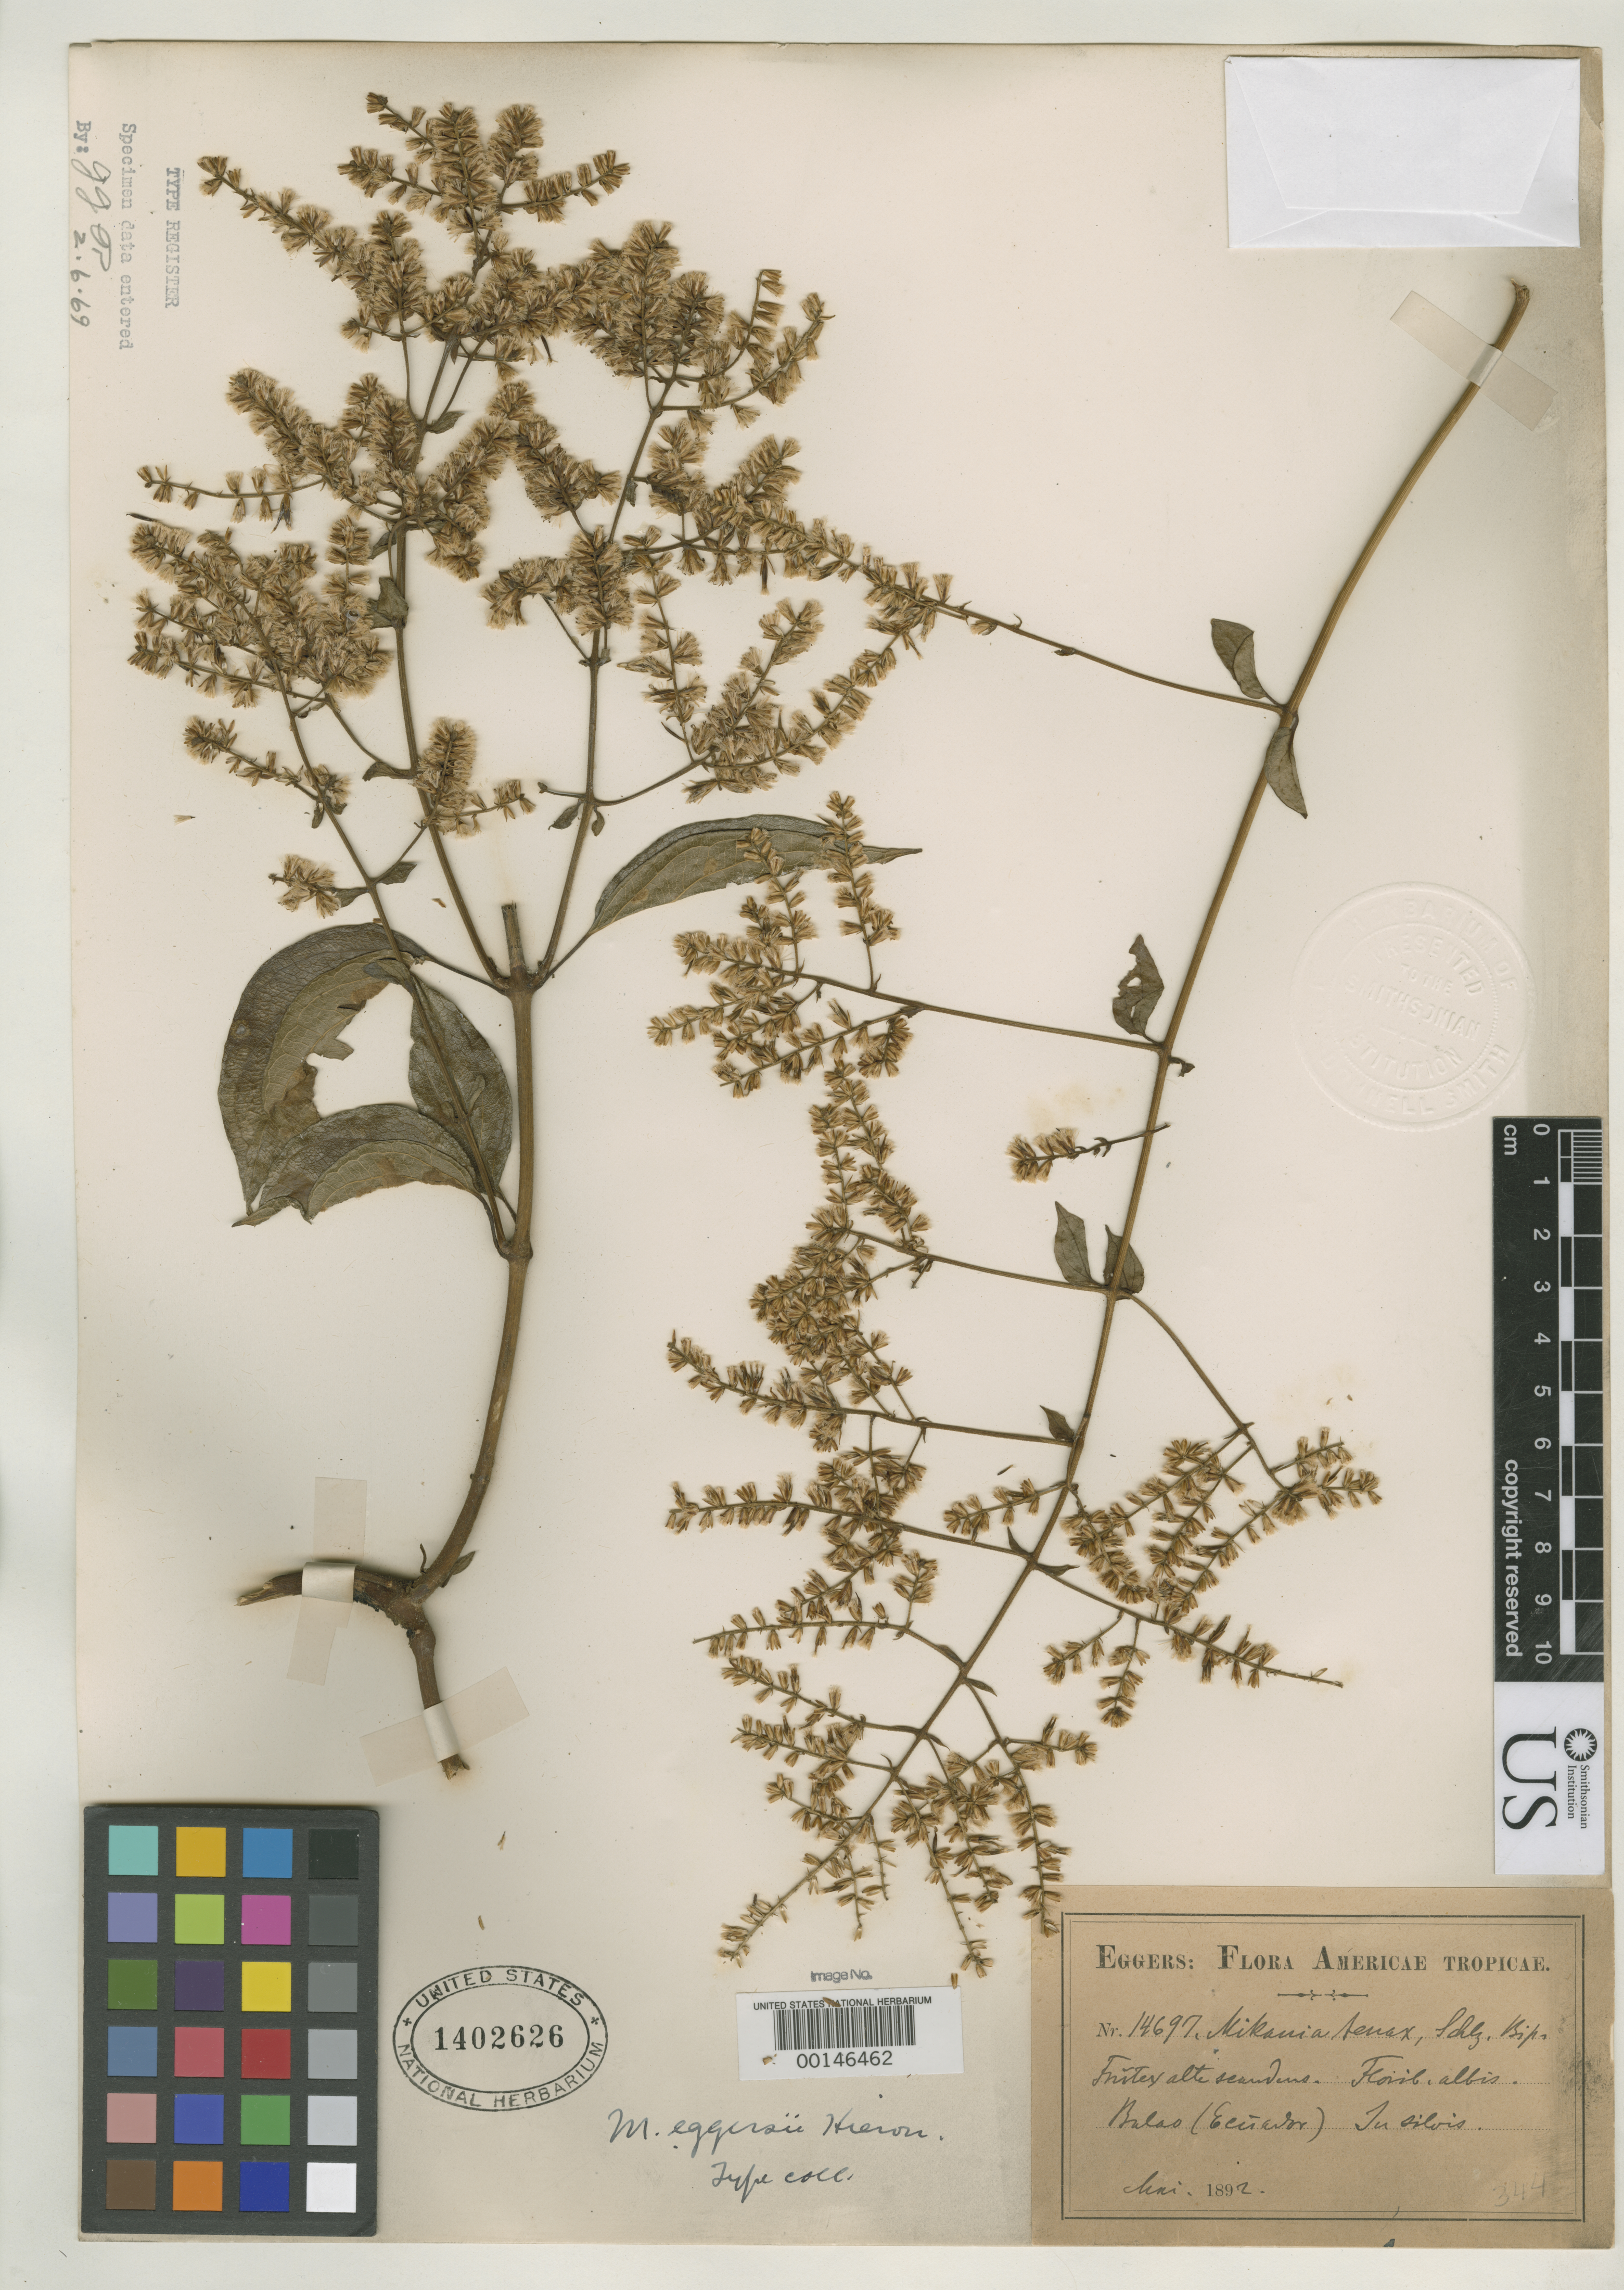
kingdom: Plantae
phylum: Tracheophyta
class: Magnoliopsida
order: Asterales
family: Asteraceae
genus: Mikania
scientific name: Mikania eggersii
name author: Hieron.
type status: Isotype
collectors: H. F. A. von Eggers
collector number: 14697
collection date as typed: May 1892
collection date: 1892-05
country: Ecuador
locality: Balao.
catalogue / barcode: US 1402626